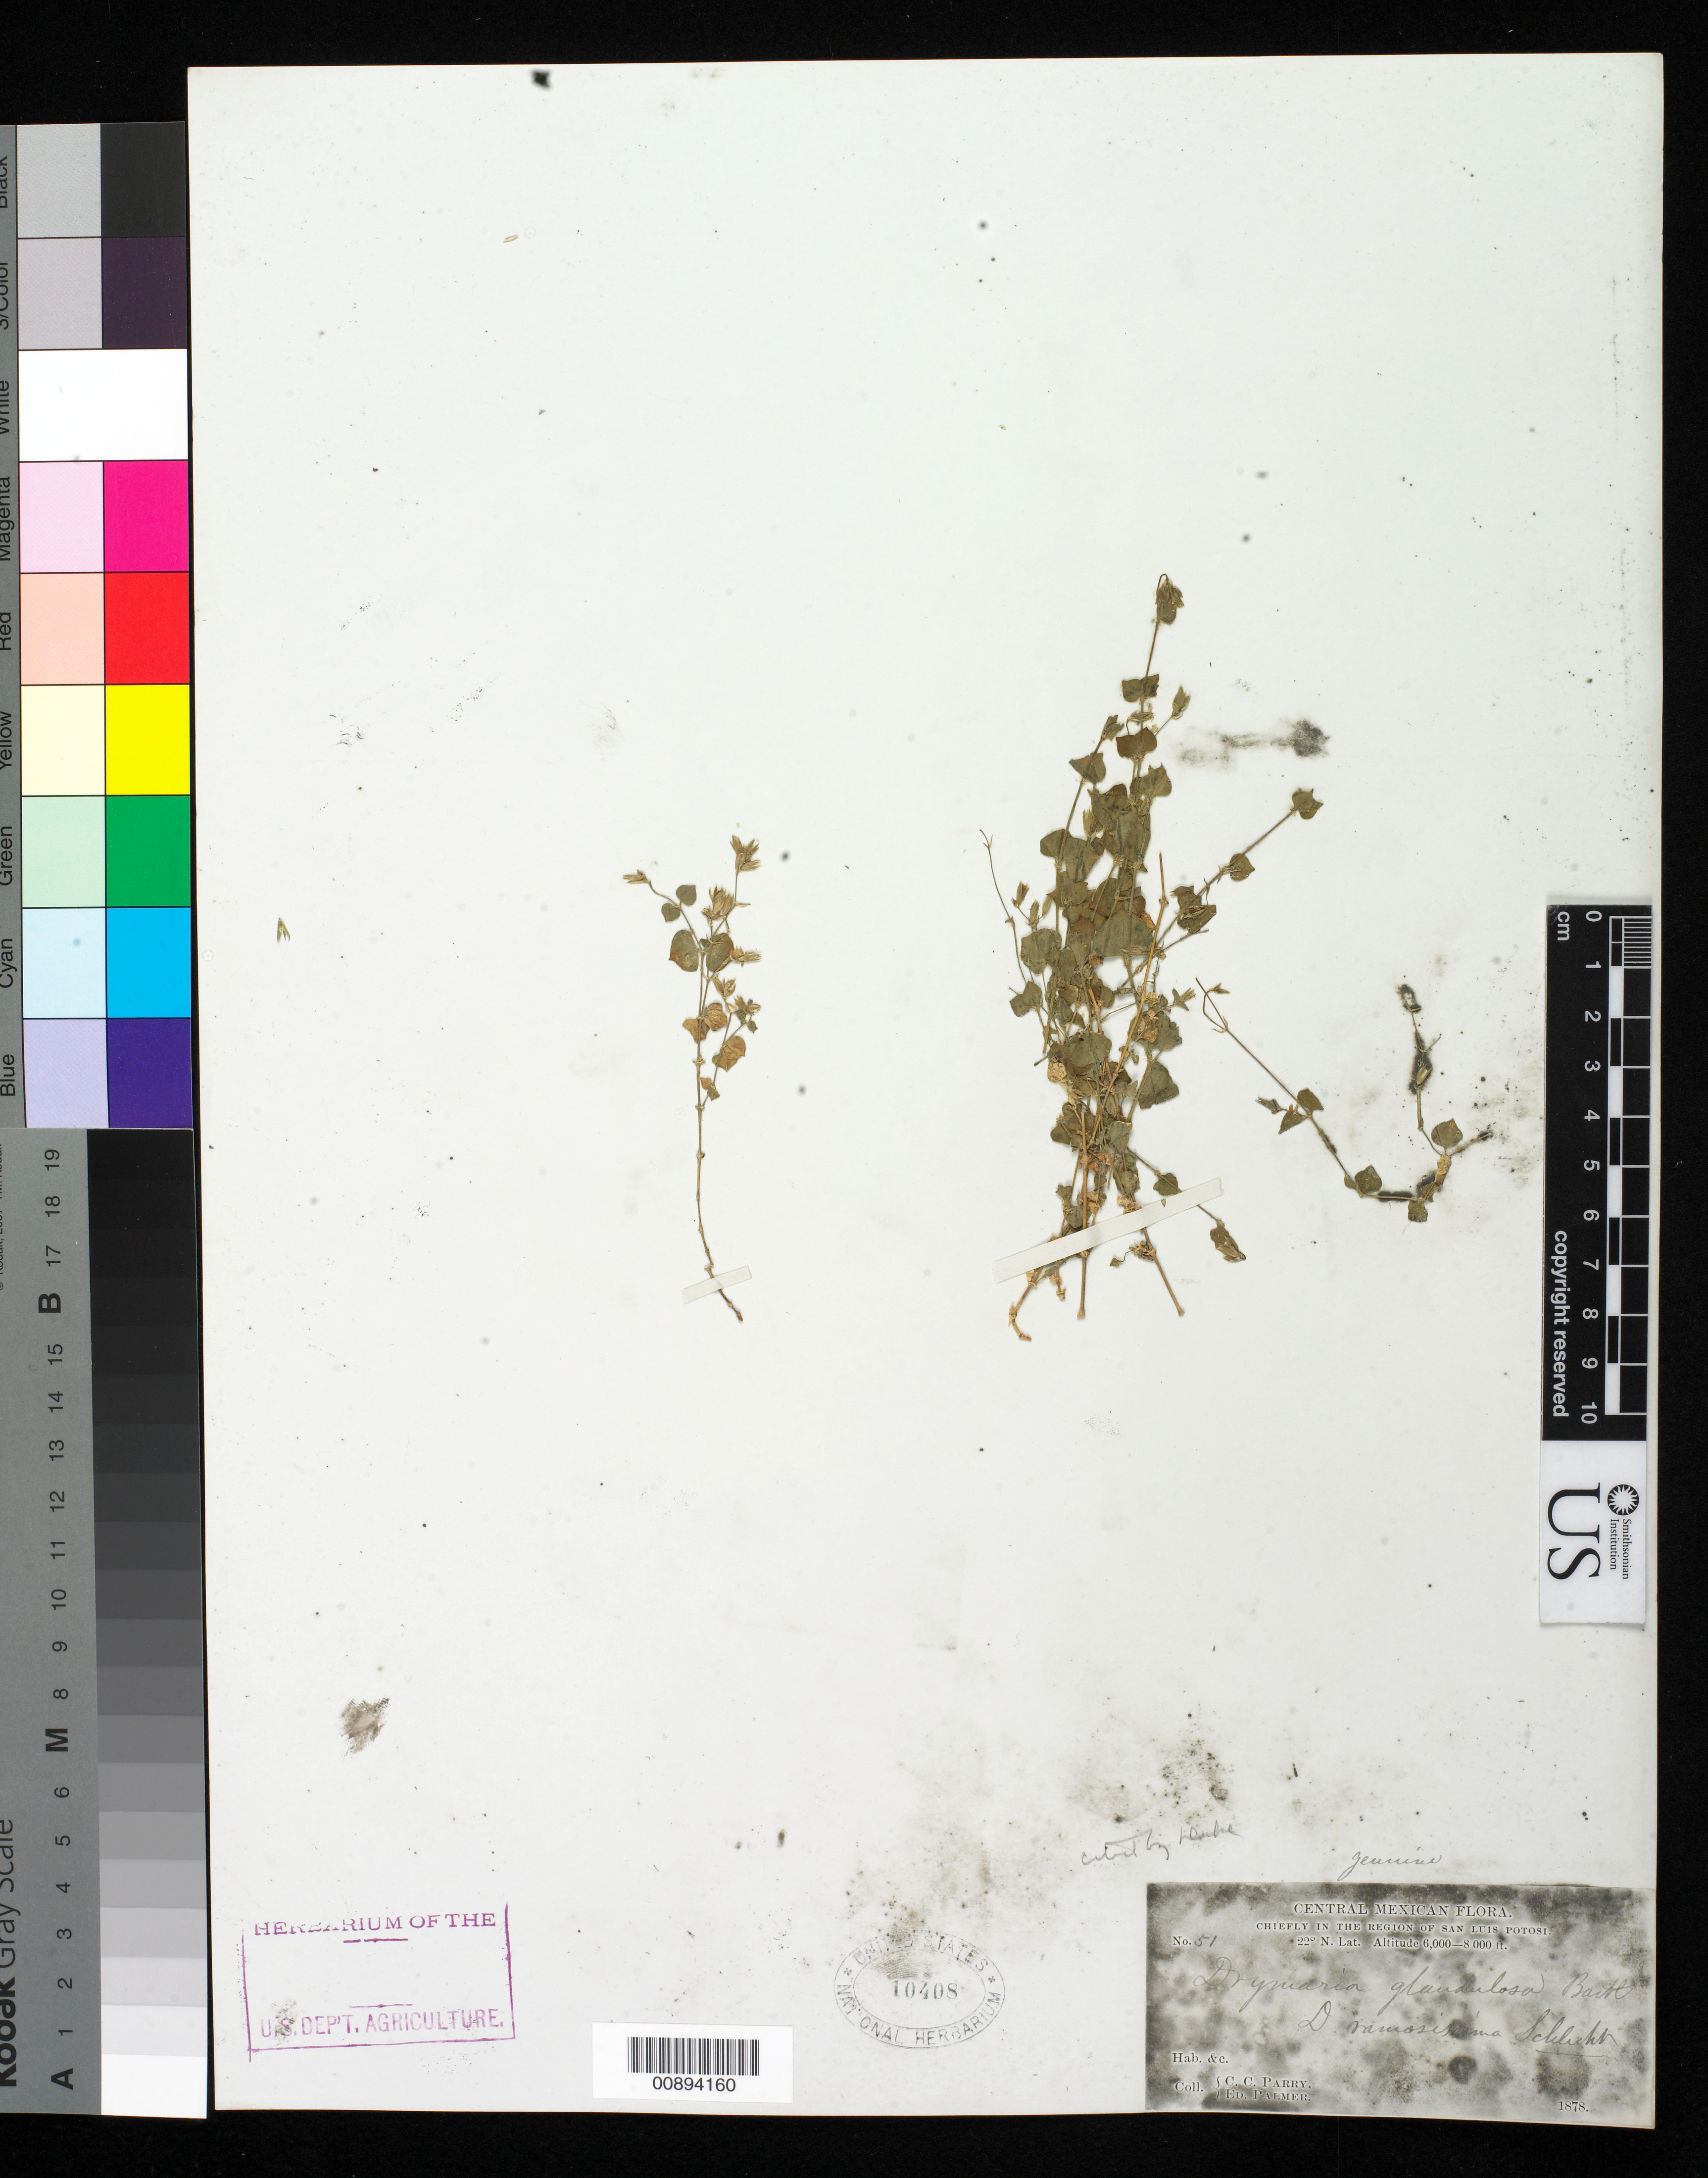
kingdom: Plantae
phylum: Tracheophyta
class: Magnoliopsida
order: Caryophyllales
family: Caryophyllaceae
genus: Drymaria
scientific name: Drymaria glandulosa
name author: Bartl.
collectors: C. C. Parry & E. Palmer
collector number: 51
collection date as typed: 1878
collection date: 1878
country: Mexico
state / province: San Luis Potosí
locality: Chiefly in the region of San Luis Potosí.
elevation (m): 1829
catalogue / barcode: US 10408